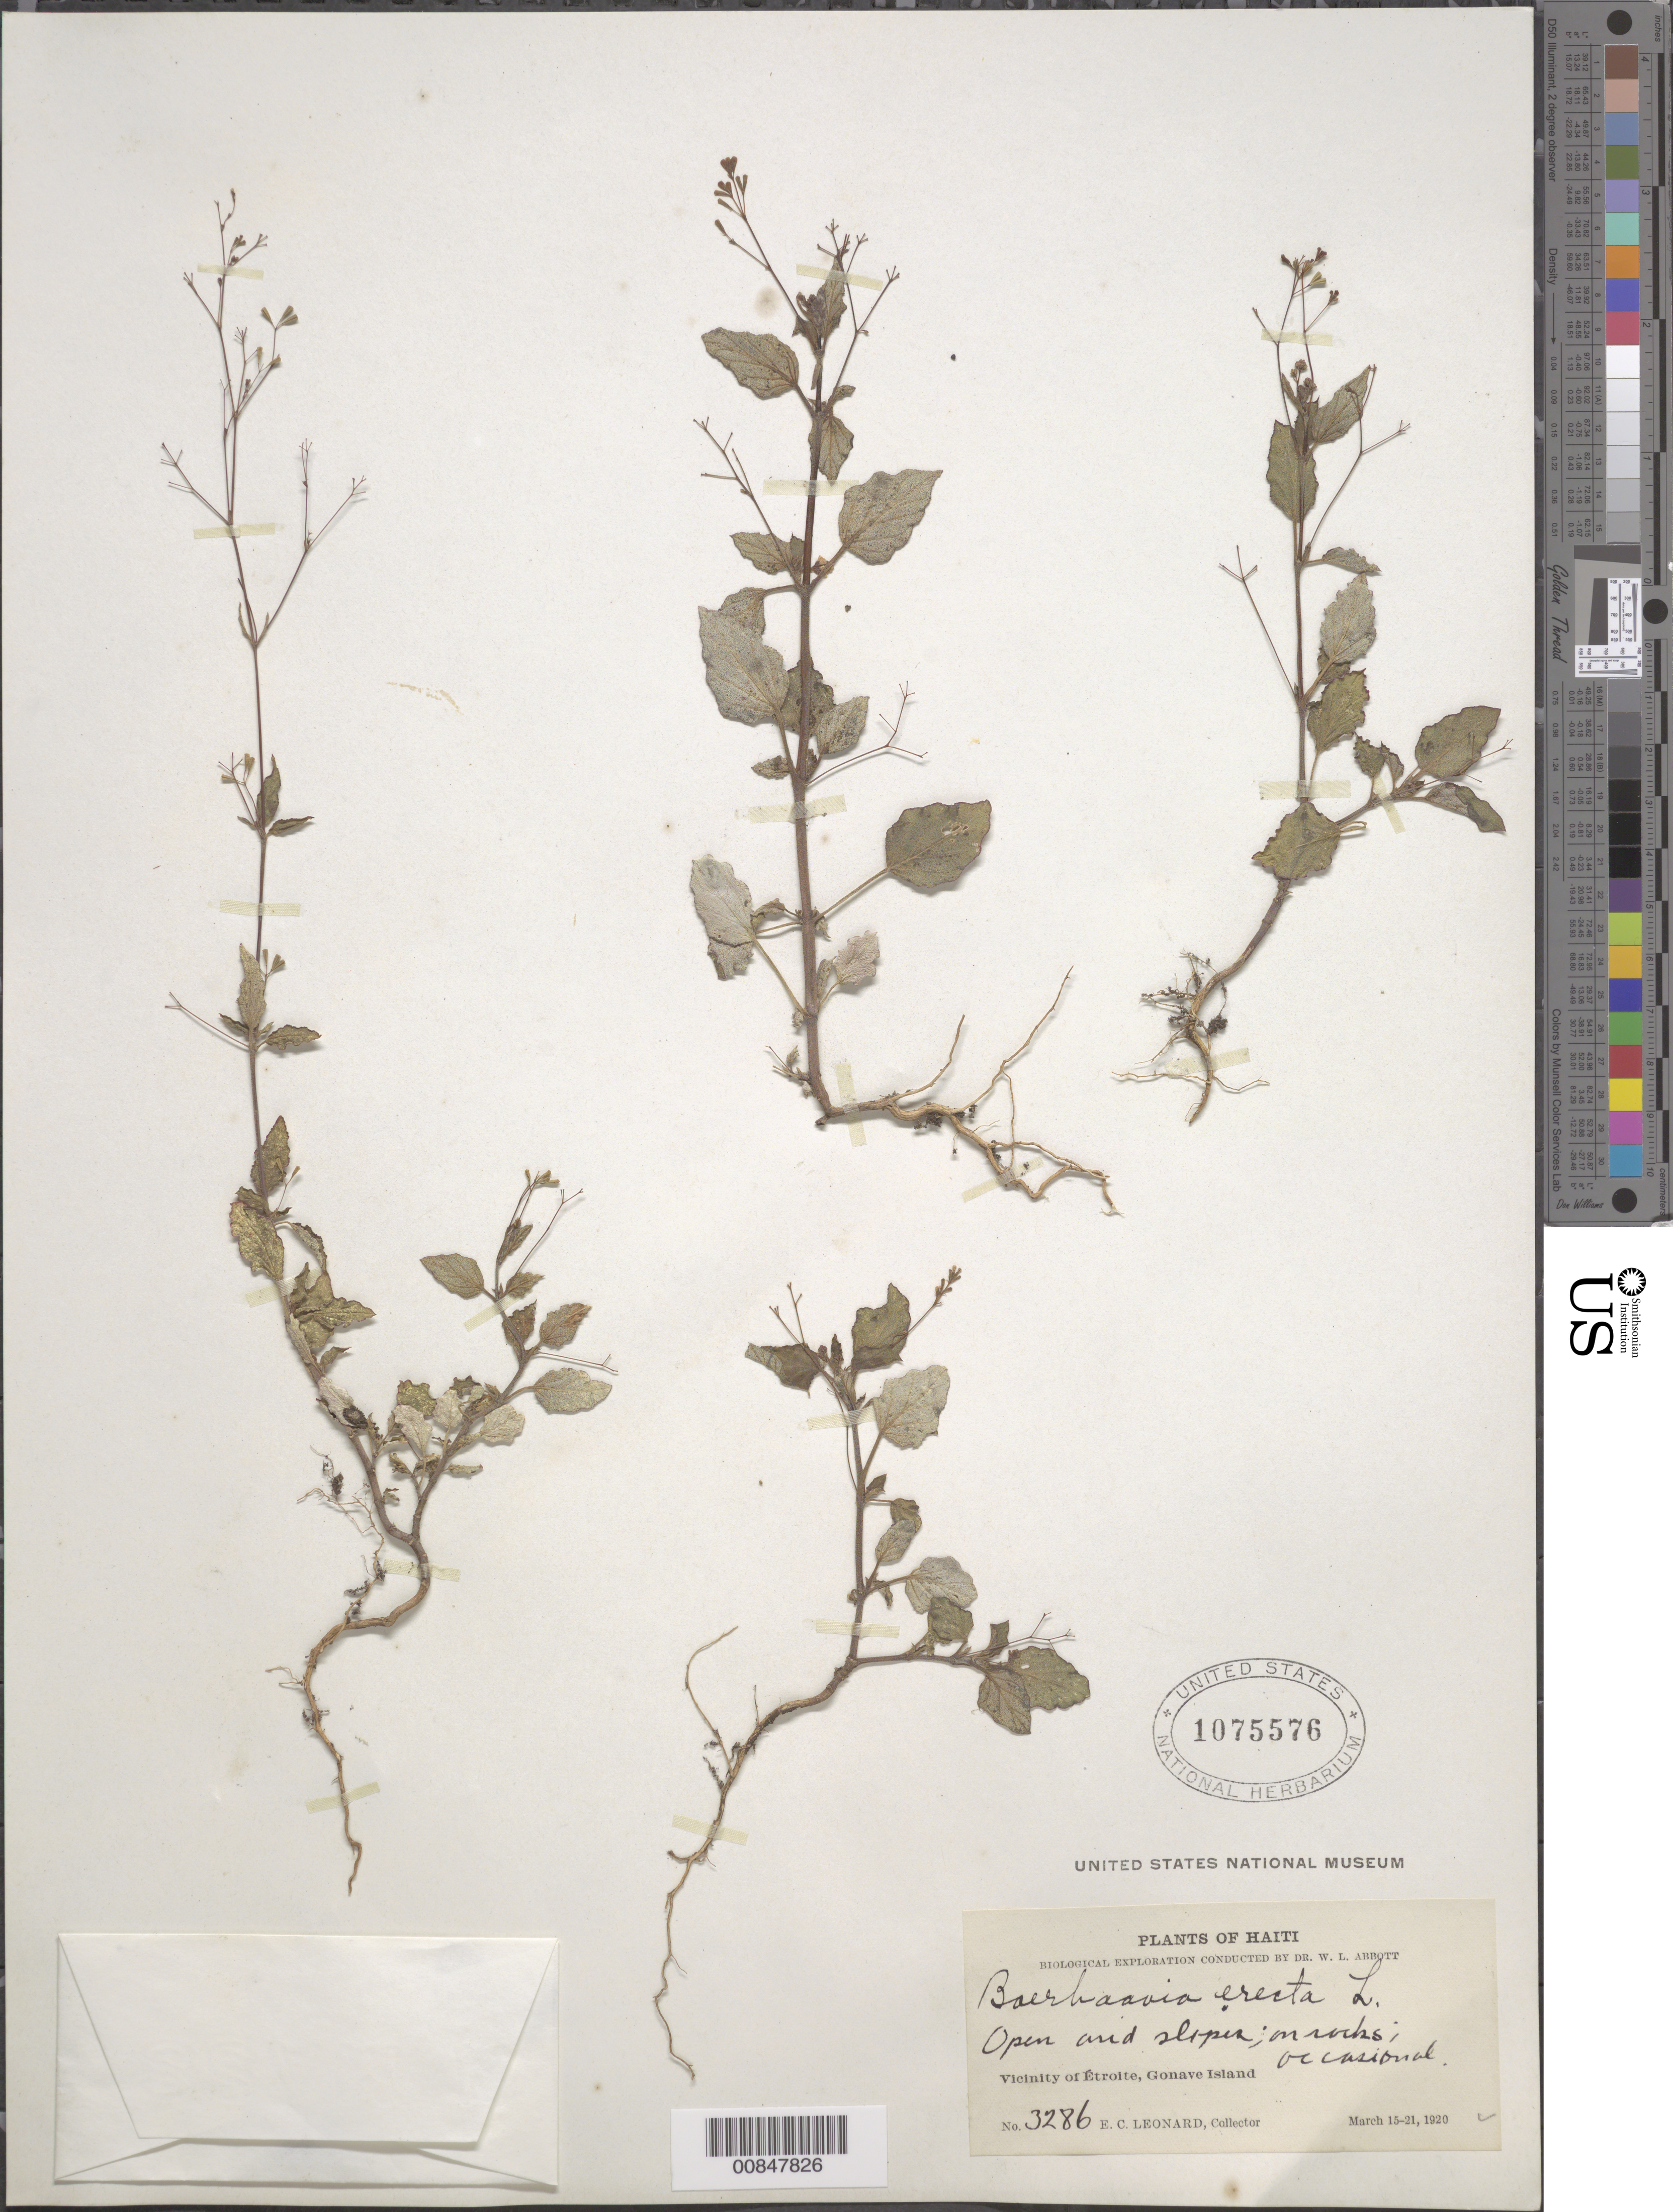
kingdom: Plantae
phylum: Tracheophyta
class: Magnoliopsida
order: Caryophyllales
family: Nyctaginaceae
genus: Boerhavia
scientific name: Boerhavia erecta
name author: L.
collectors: E. C. Leonard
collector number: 3286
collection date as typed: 15 Mar 1920 to 21 Mar 1920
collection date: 1920-03-15/1920-03-21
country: Haiti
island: Gonave I.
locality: Vicinity of Étroite, Gonave Island.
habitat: Open arid slopes; on rocks.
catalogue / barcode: US 1075576